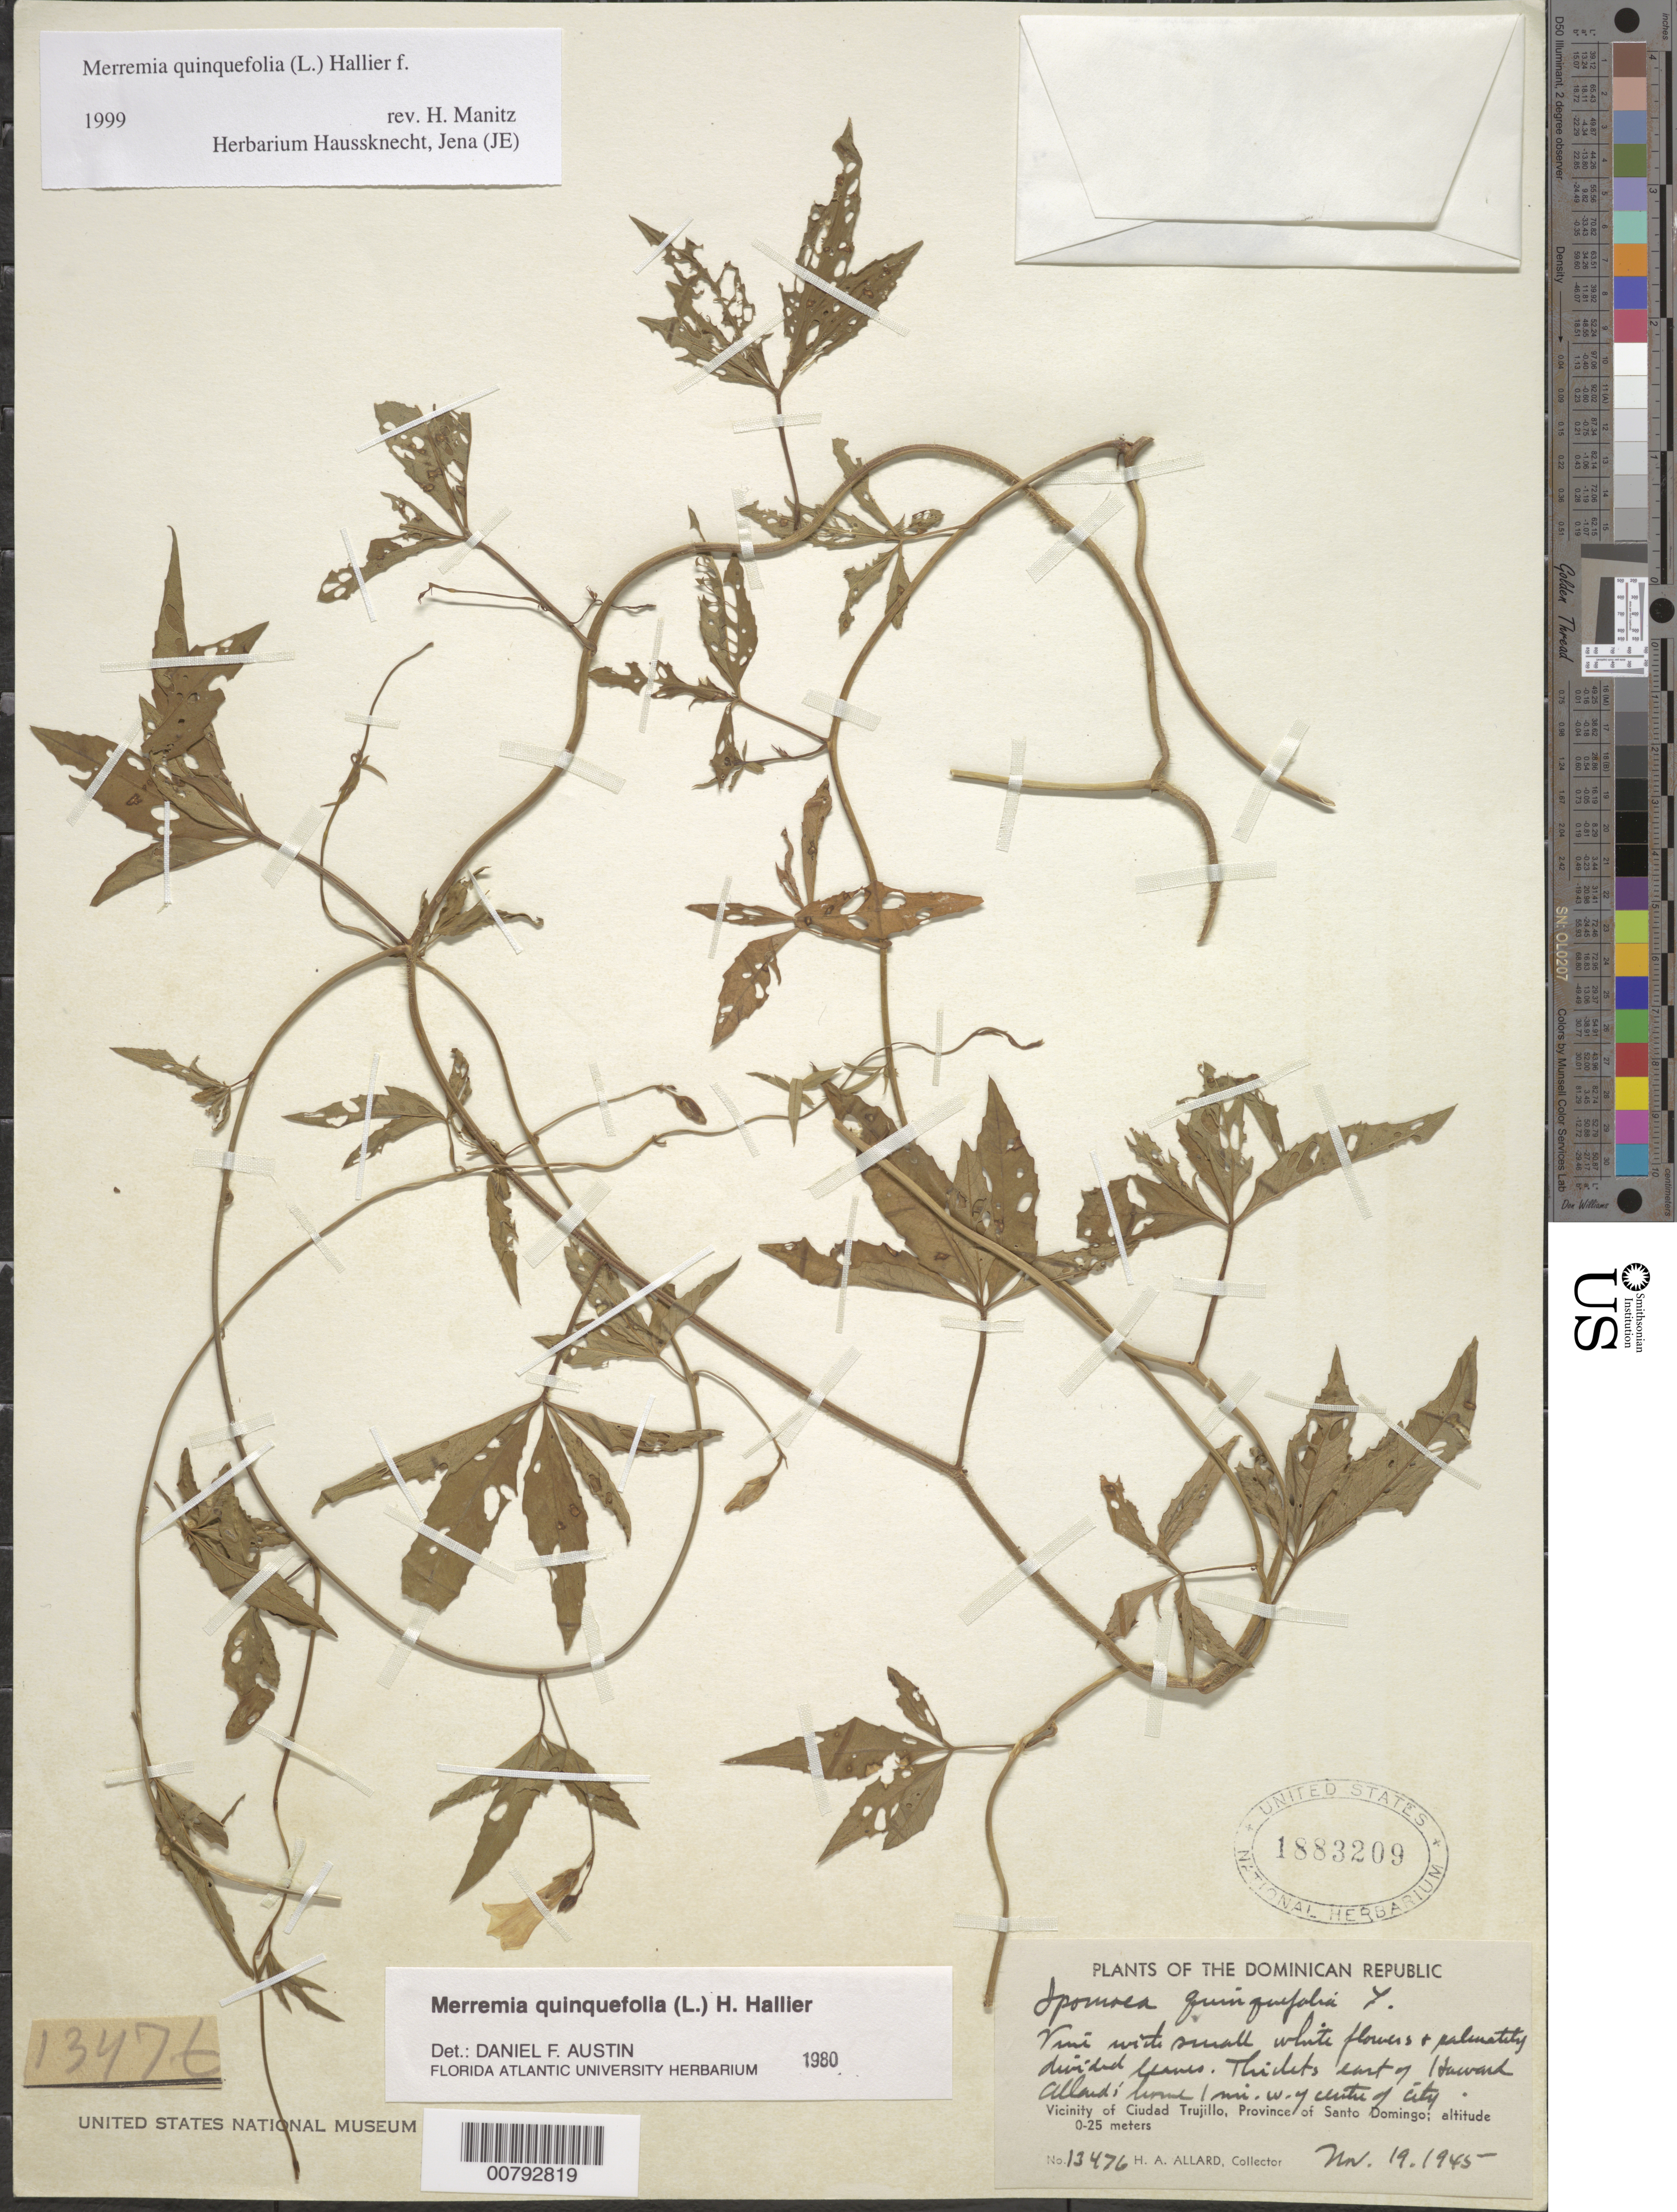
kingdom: Plantae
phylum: Tracheophyta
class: Magnoliopsida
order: Solanales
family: Convolvulaceae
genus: Distimake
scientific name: Distimake quinquefolius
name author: (L.) A. R. Simões & Staples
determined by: Strong, Mark T., (BOT), Smithsonian Institution - National Museum of Natural History (UNITED STATES)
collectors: H. A. Allard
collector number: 13476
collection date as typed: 19 Nov 1945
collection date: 1945-11-19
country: Dominican Republic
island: Hispaniola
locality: Province of Santo Domingo, vicinity of Ciudad Trujillo, east of Howard Allard's home 1 mile w. of center of city.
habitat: Thickets.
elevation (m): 0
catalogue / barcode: US 1883209